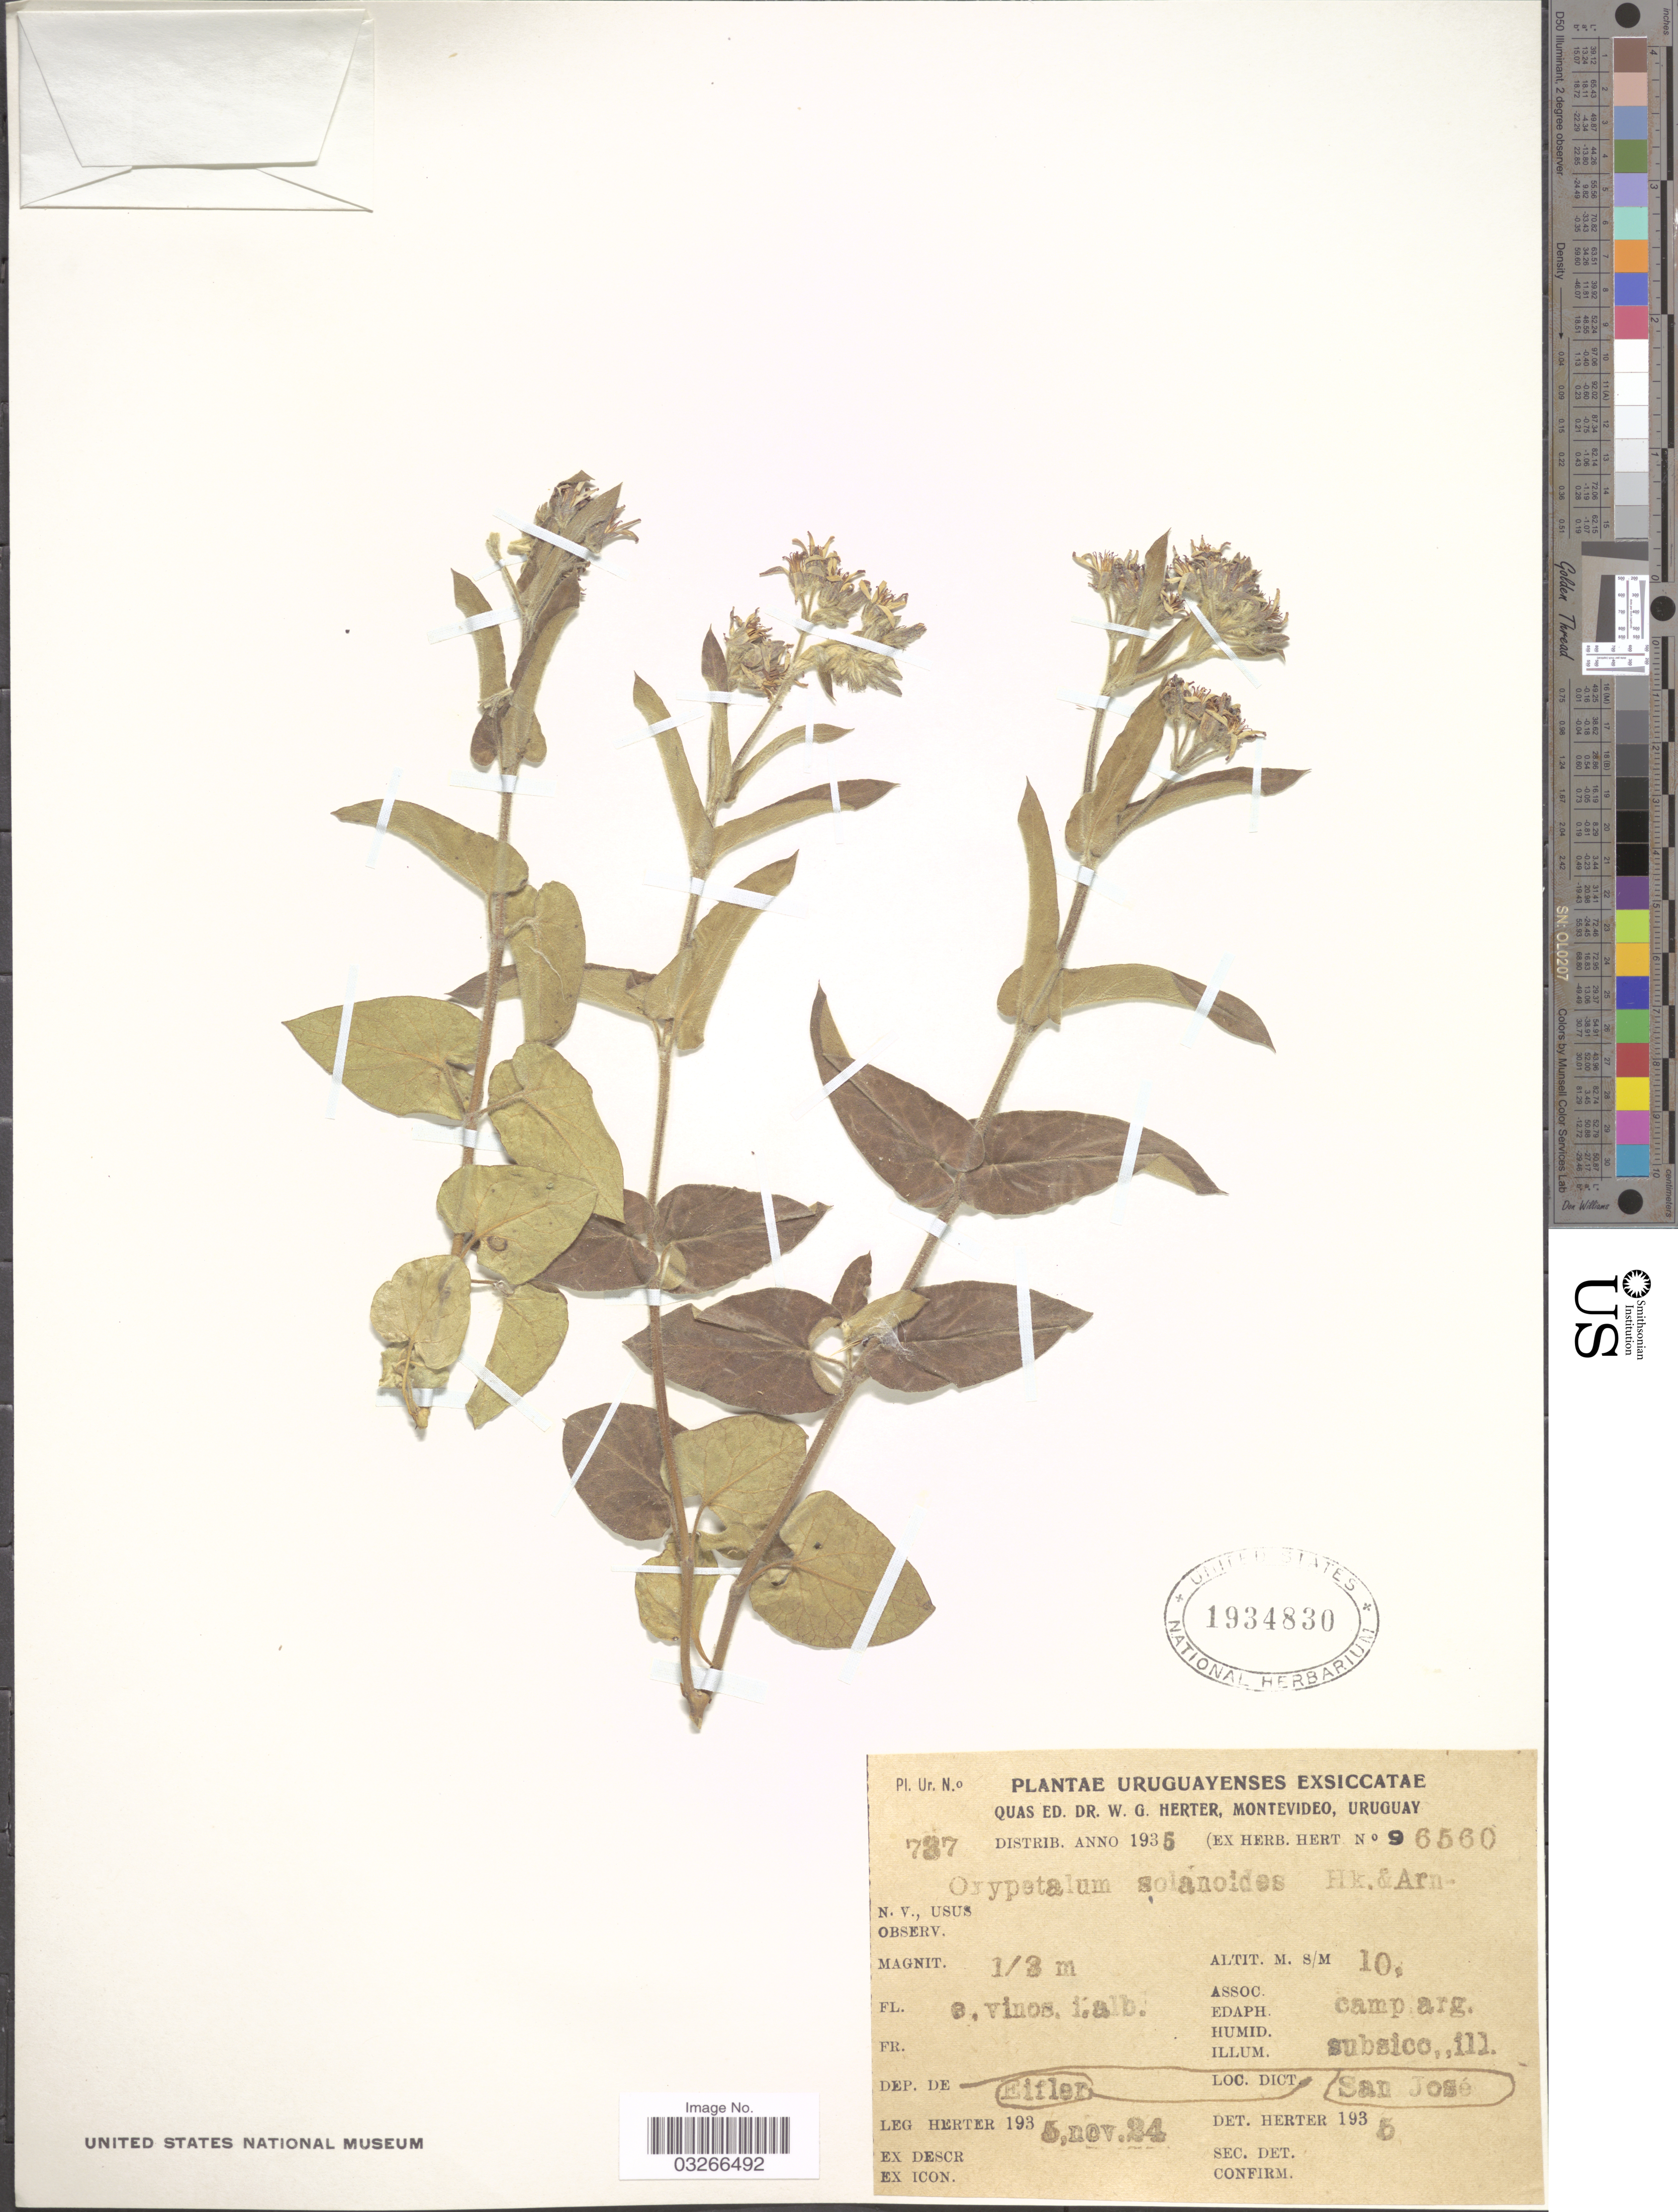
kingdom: Plantae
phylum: Tracheophyta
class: Magnoliopsida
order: Gentianales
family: Apocynaceae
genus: Oxypetalum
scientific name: Oxypetalum solanoides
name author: Hook. & Arn.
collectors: W. G. Herter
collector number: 737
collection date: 1935-11-24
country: Uruguay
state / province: San Jose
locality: Dep. de San Jose. Dict. Eifler.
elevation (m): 10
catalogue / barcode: US 1934830